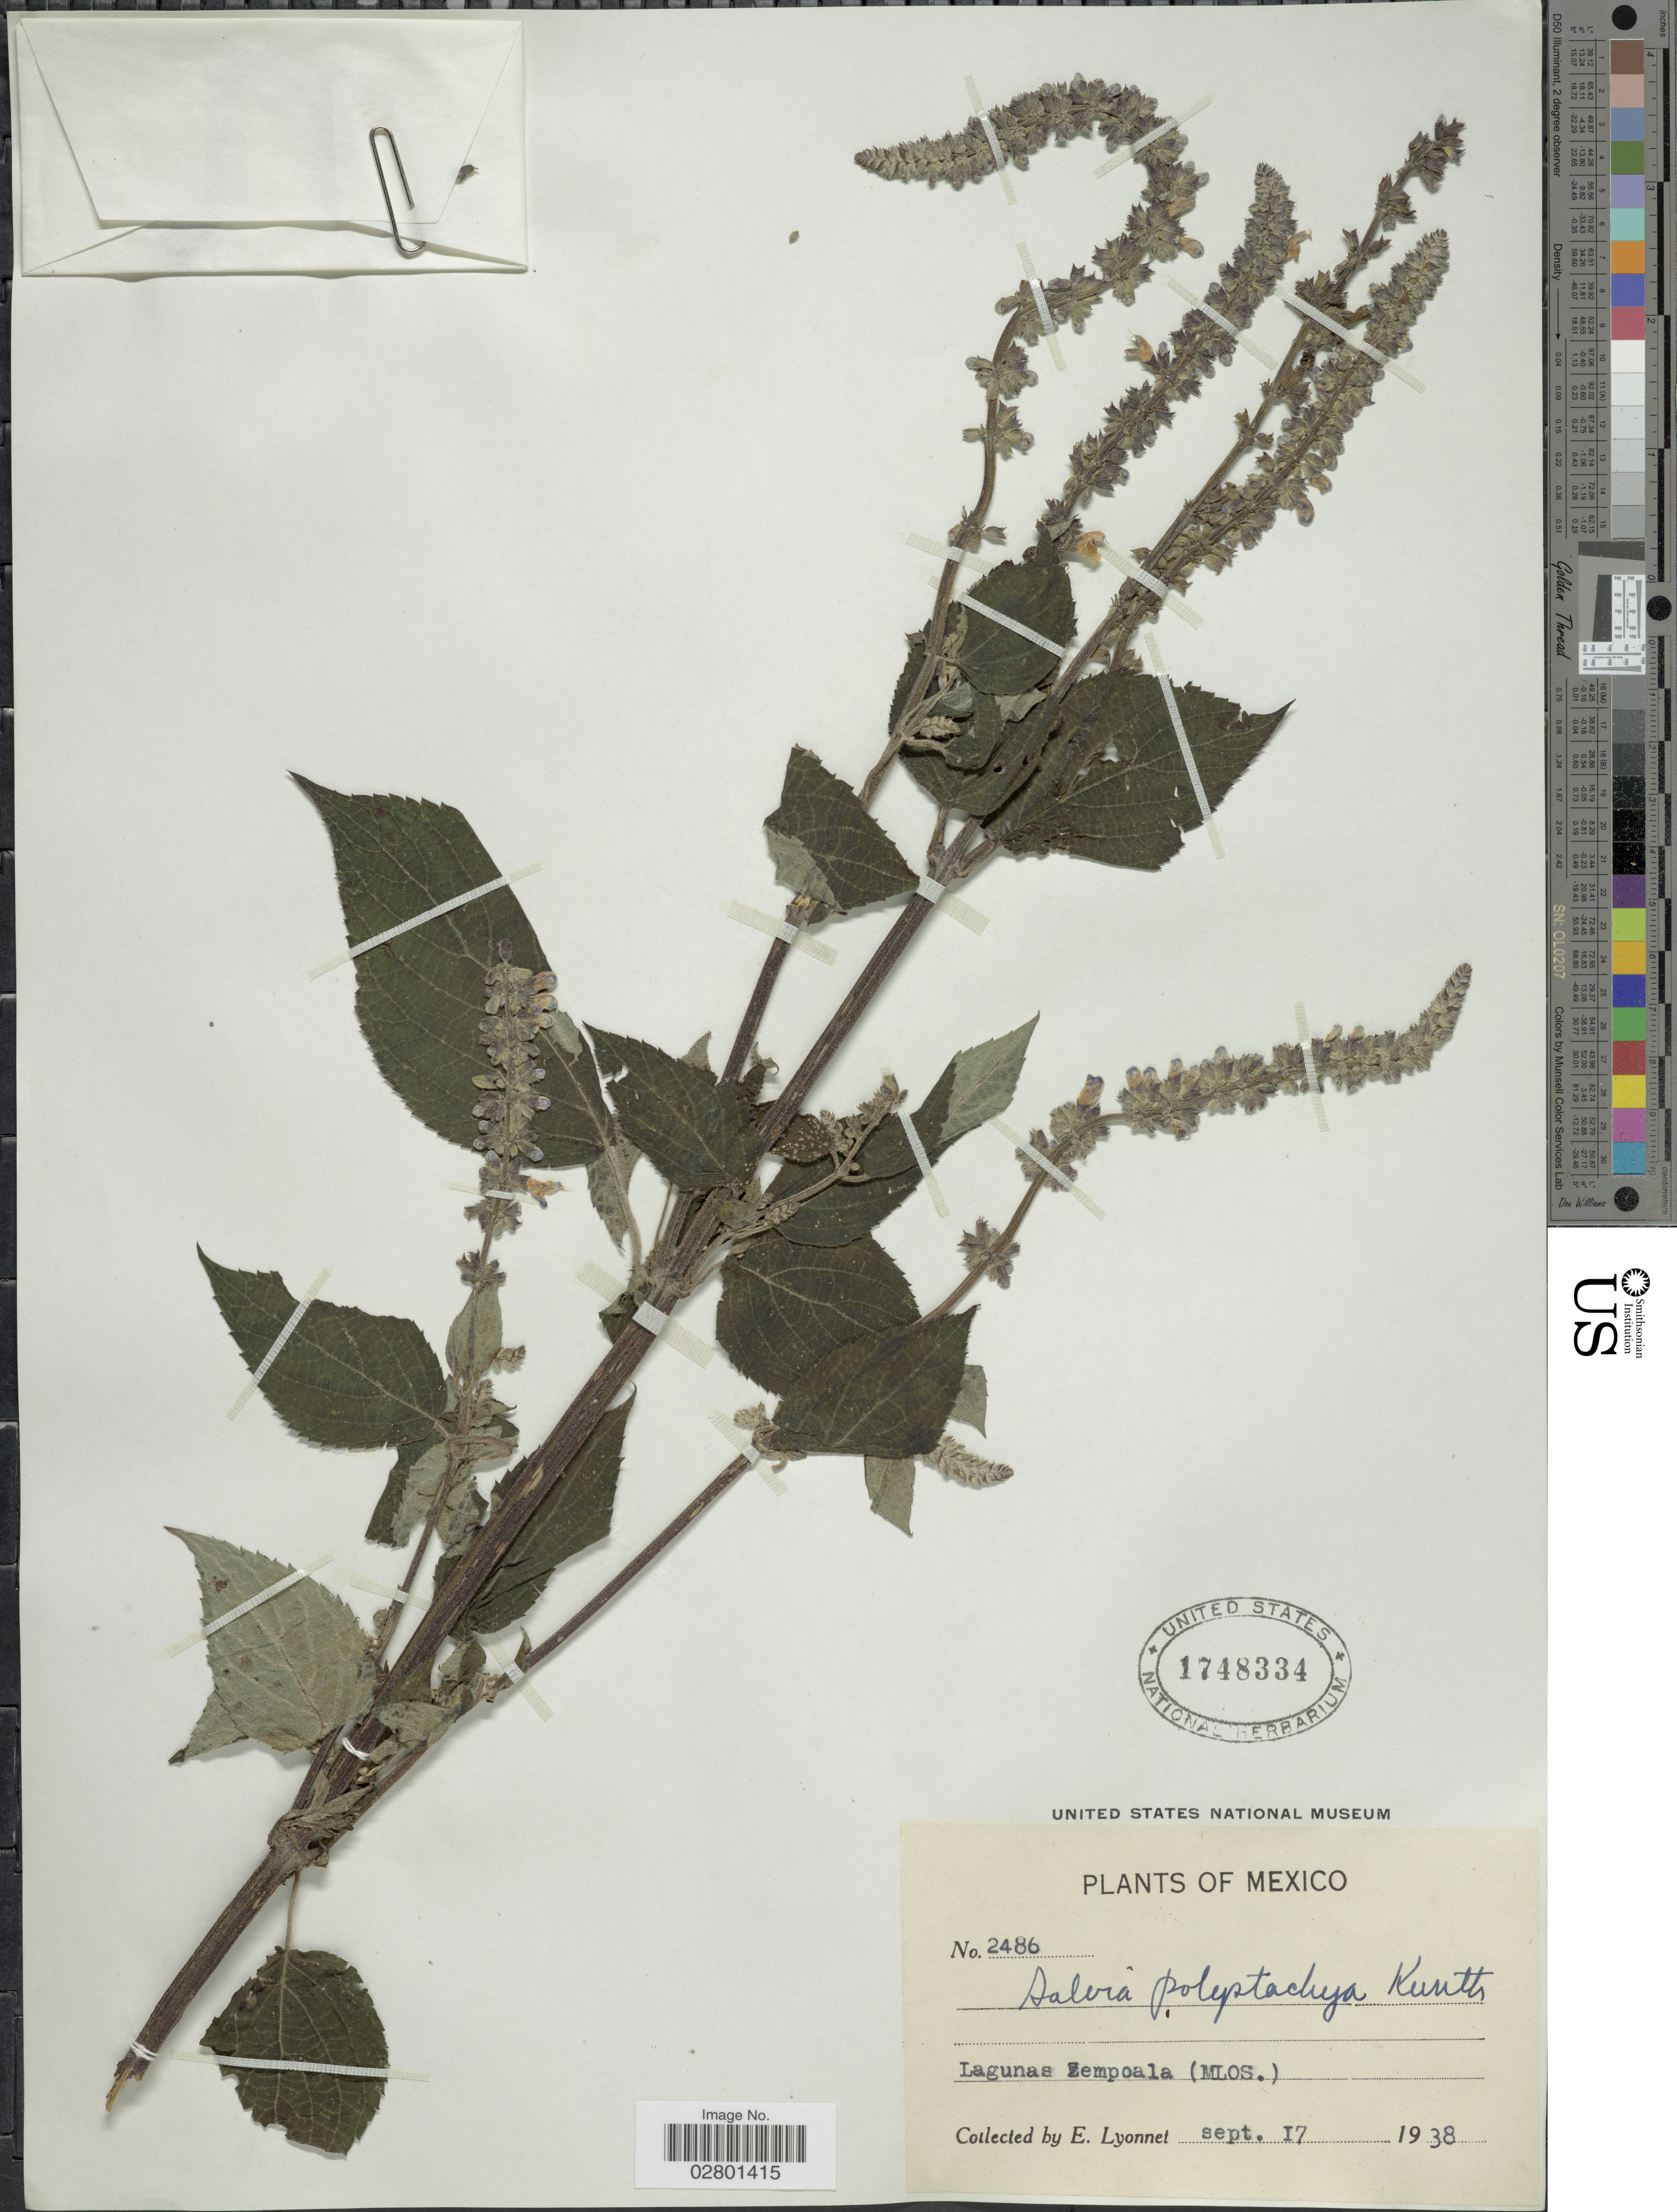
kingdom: Plantae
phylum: Tracheophyta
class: Magnoliopsida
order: Lamiales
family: Lamiaceae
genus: Salvia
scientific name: Salvia polystachya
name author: Cav.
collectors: E. Lyonnet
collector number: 2486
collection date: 1938-09-17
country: Mexico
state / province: Morelos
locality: Lagunas Zempoala.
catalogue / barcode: US 1748334